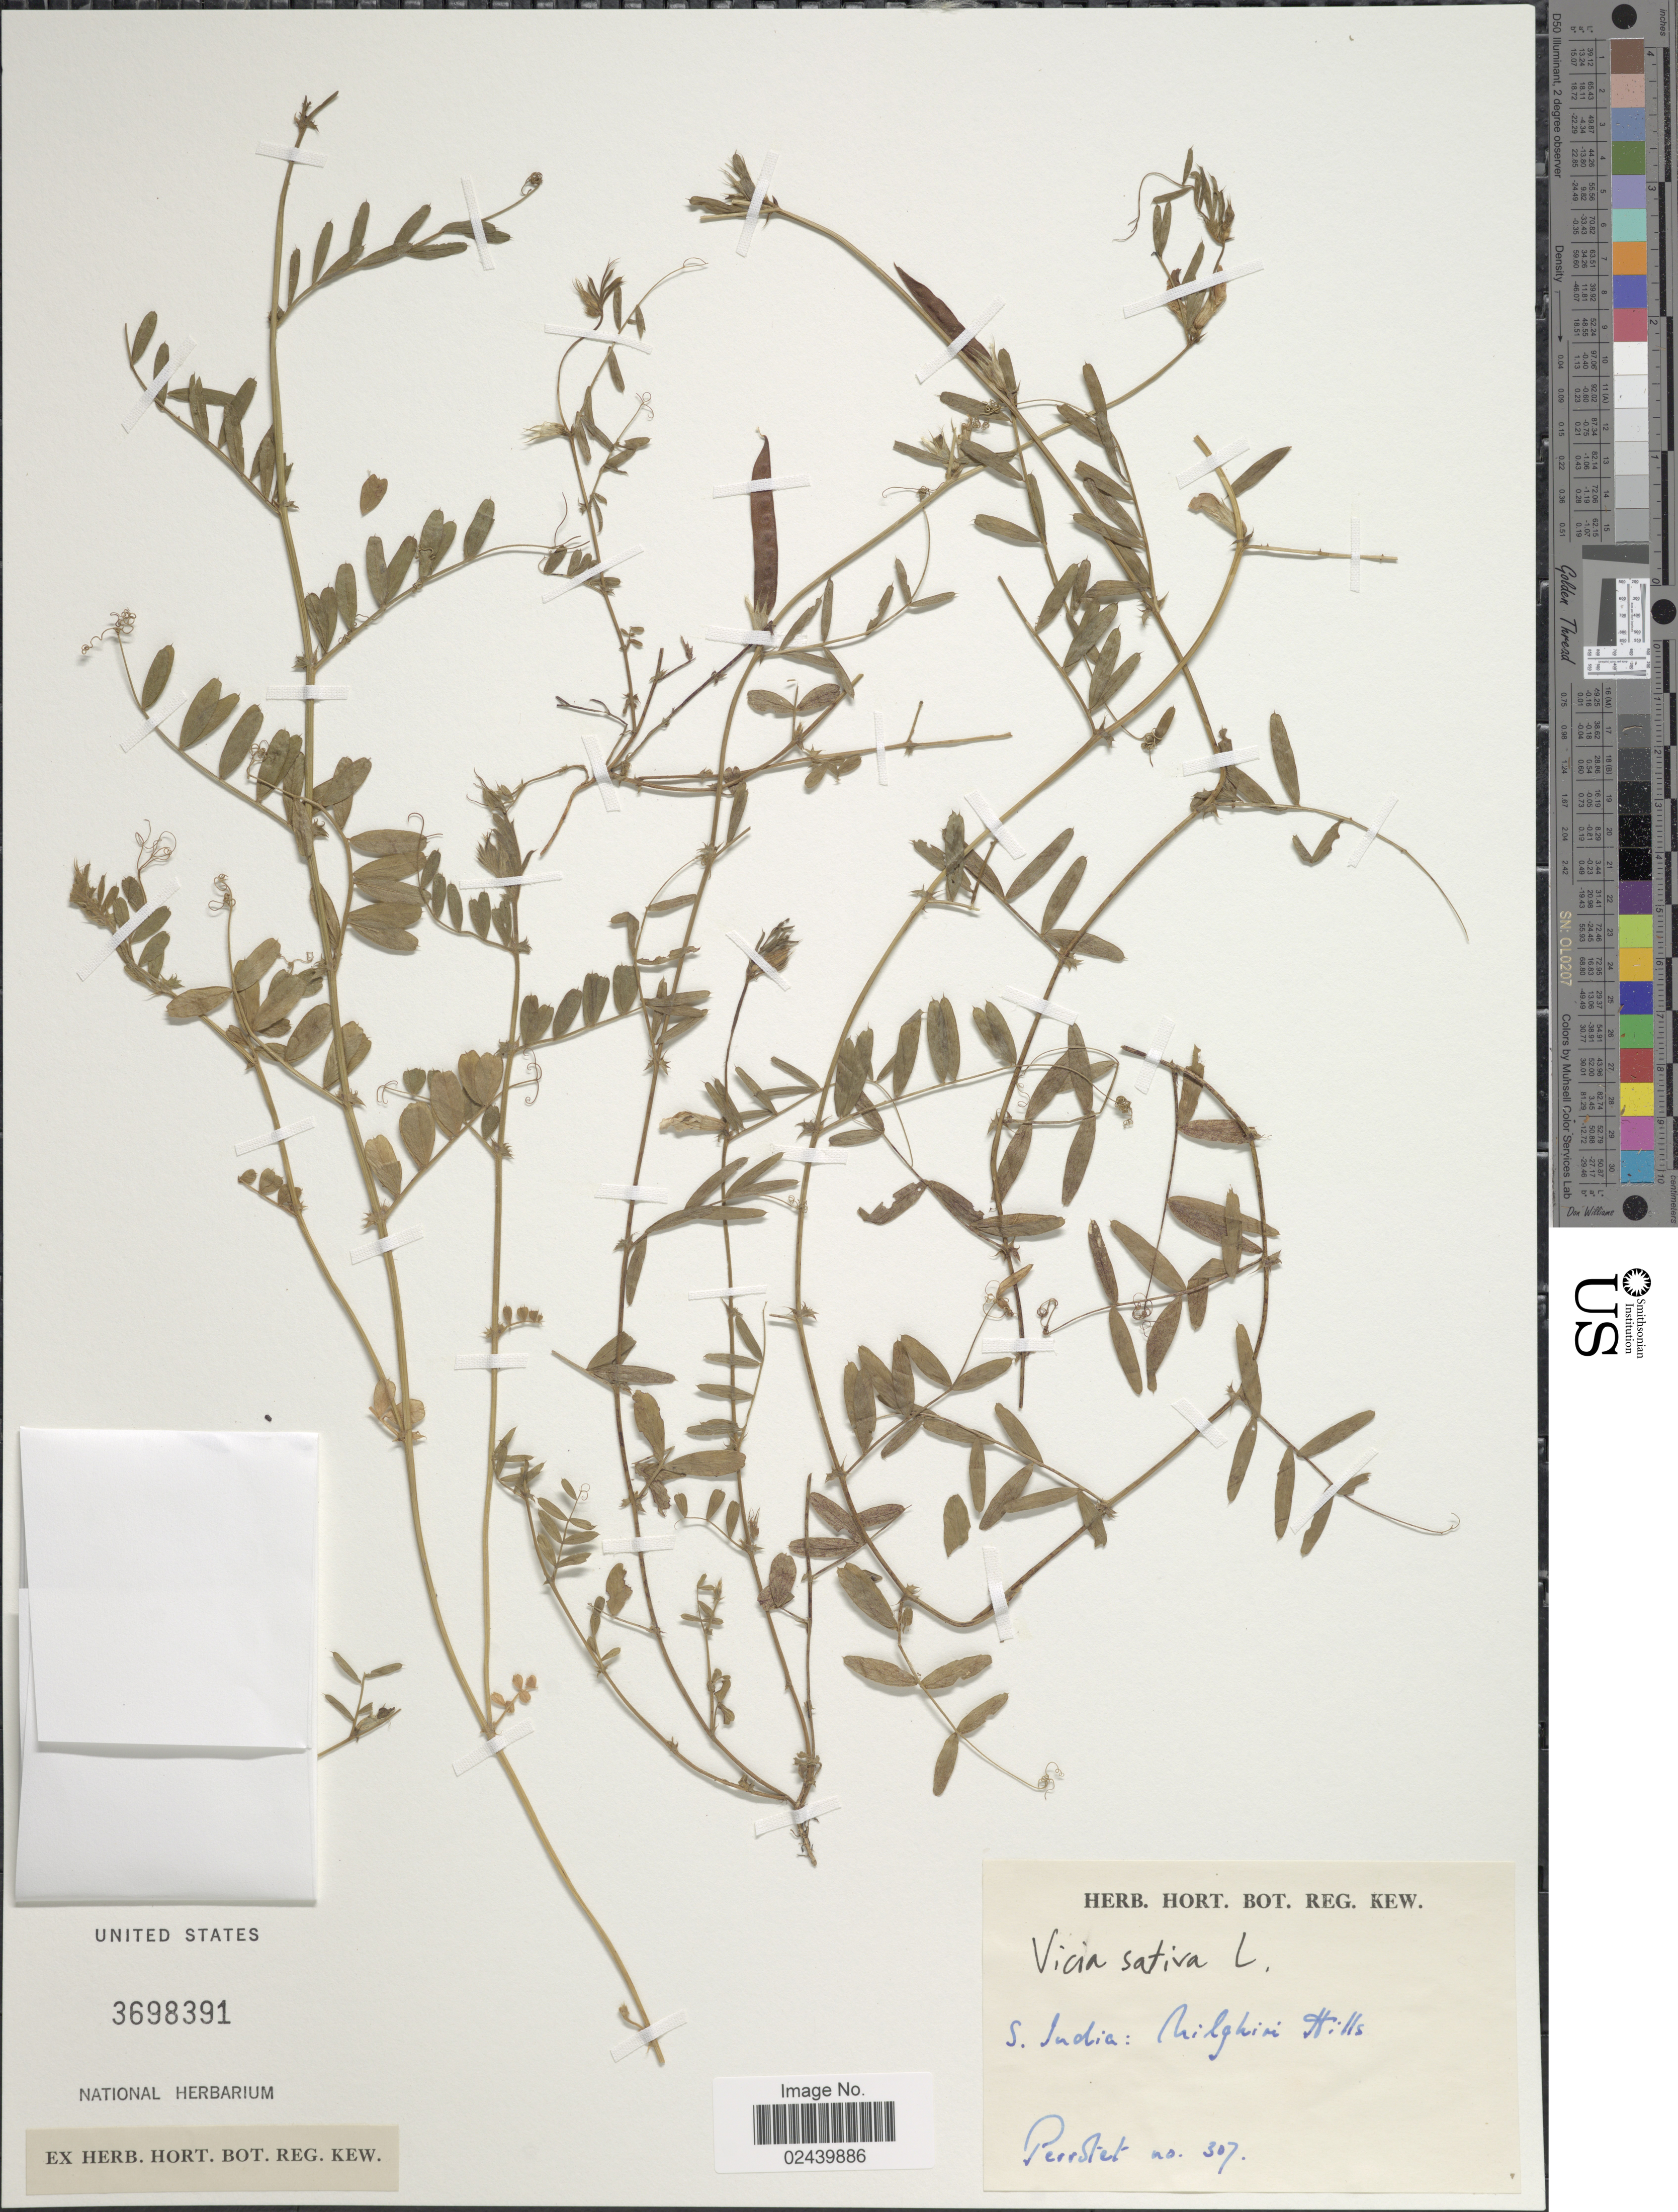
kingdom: Plantae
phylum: Tracheophyta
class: Magnoliopsida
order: Fabales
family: Fabaceae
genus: Vicia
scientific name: Vicia sativa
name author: L.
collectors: Perrdtet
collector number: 307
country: India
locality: S. India: Nilghiri Hills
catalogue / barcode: US 3698391